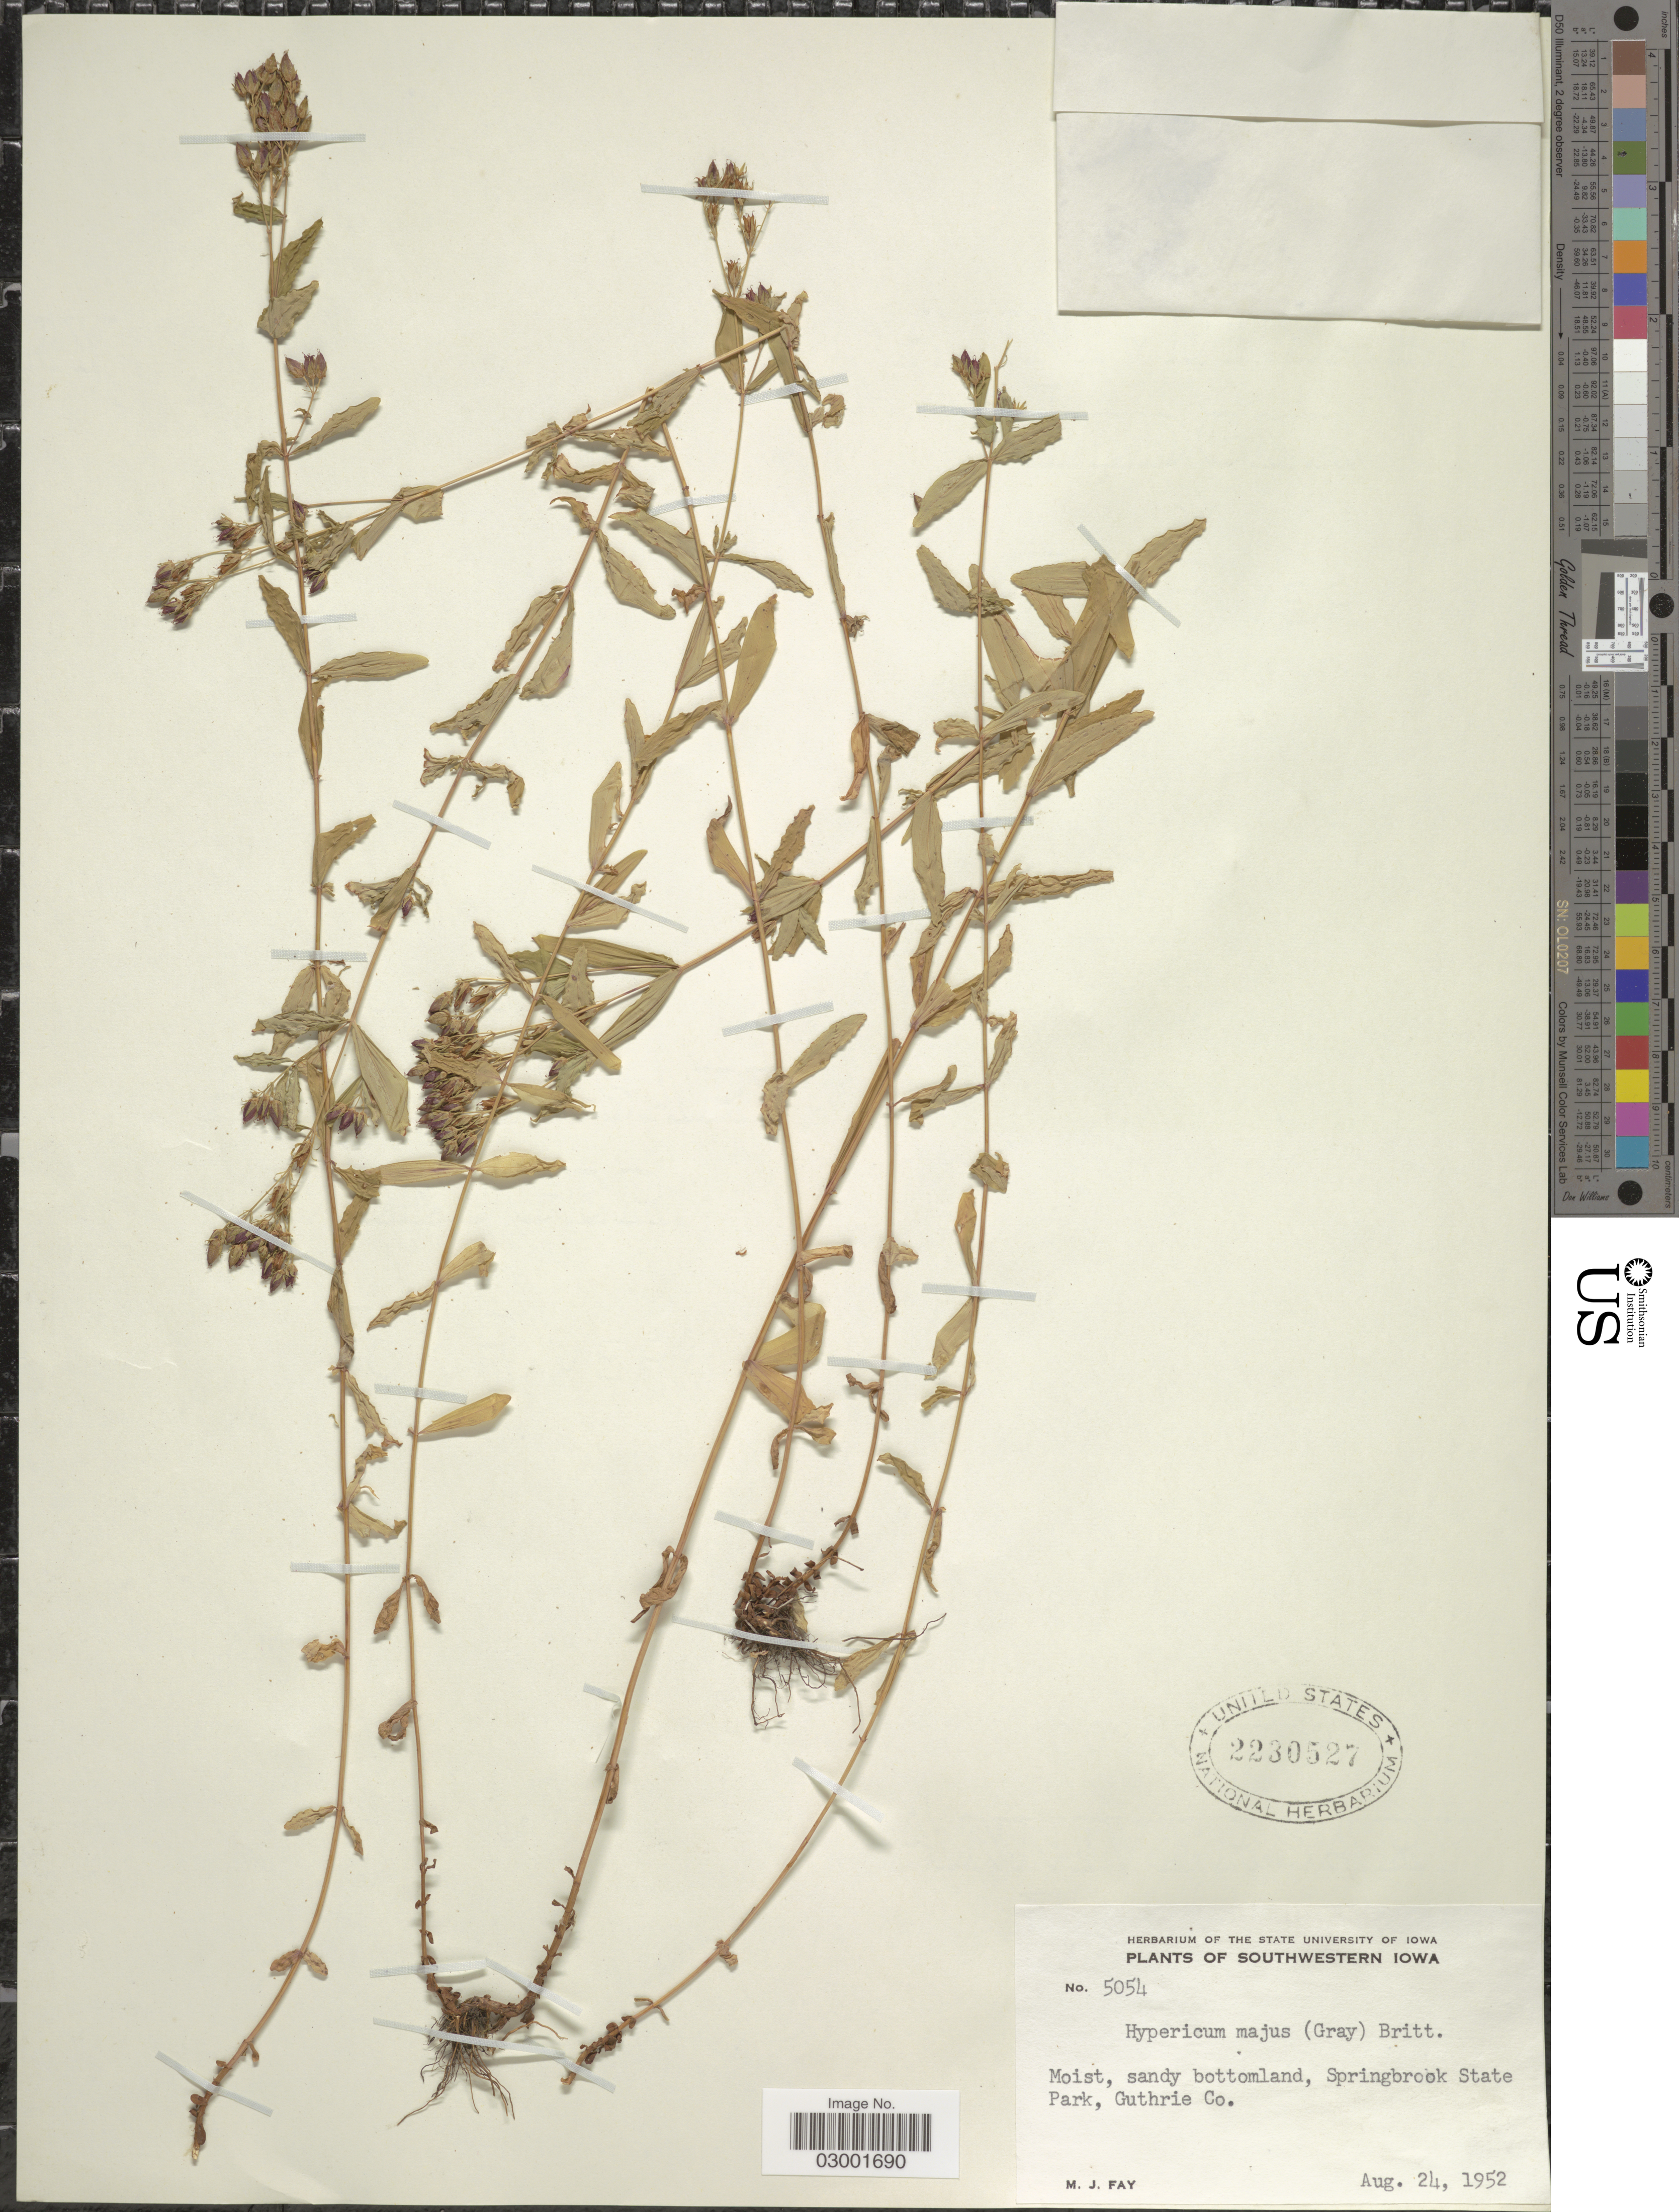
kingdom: Plantae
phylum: Tracheophyta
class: Magnoliopsida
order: Malpighiales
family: Hypericaceae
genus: Hypericum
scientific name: Hypericum majus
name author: (A. Gray) Britton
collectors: M. Fay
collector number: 5054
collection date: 1952-08-24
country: United States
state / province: Iowa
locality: Southwestern Iowa. Moist, sandy bottomland, Springbrook State Park, Guthrie Co.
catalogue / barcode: US 2230527